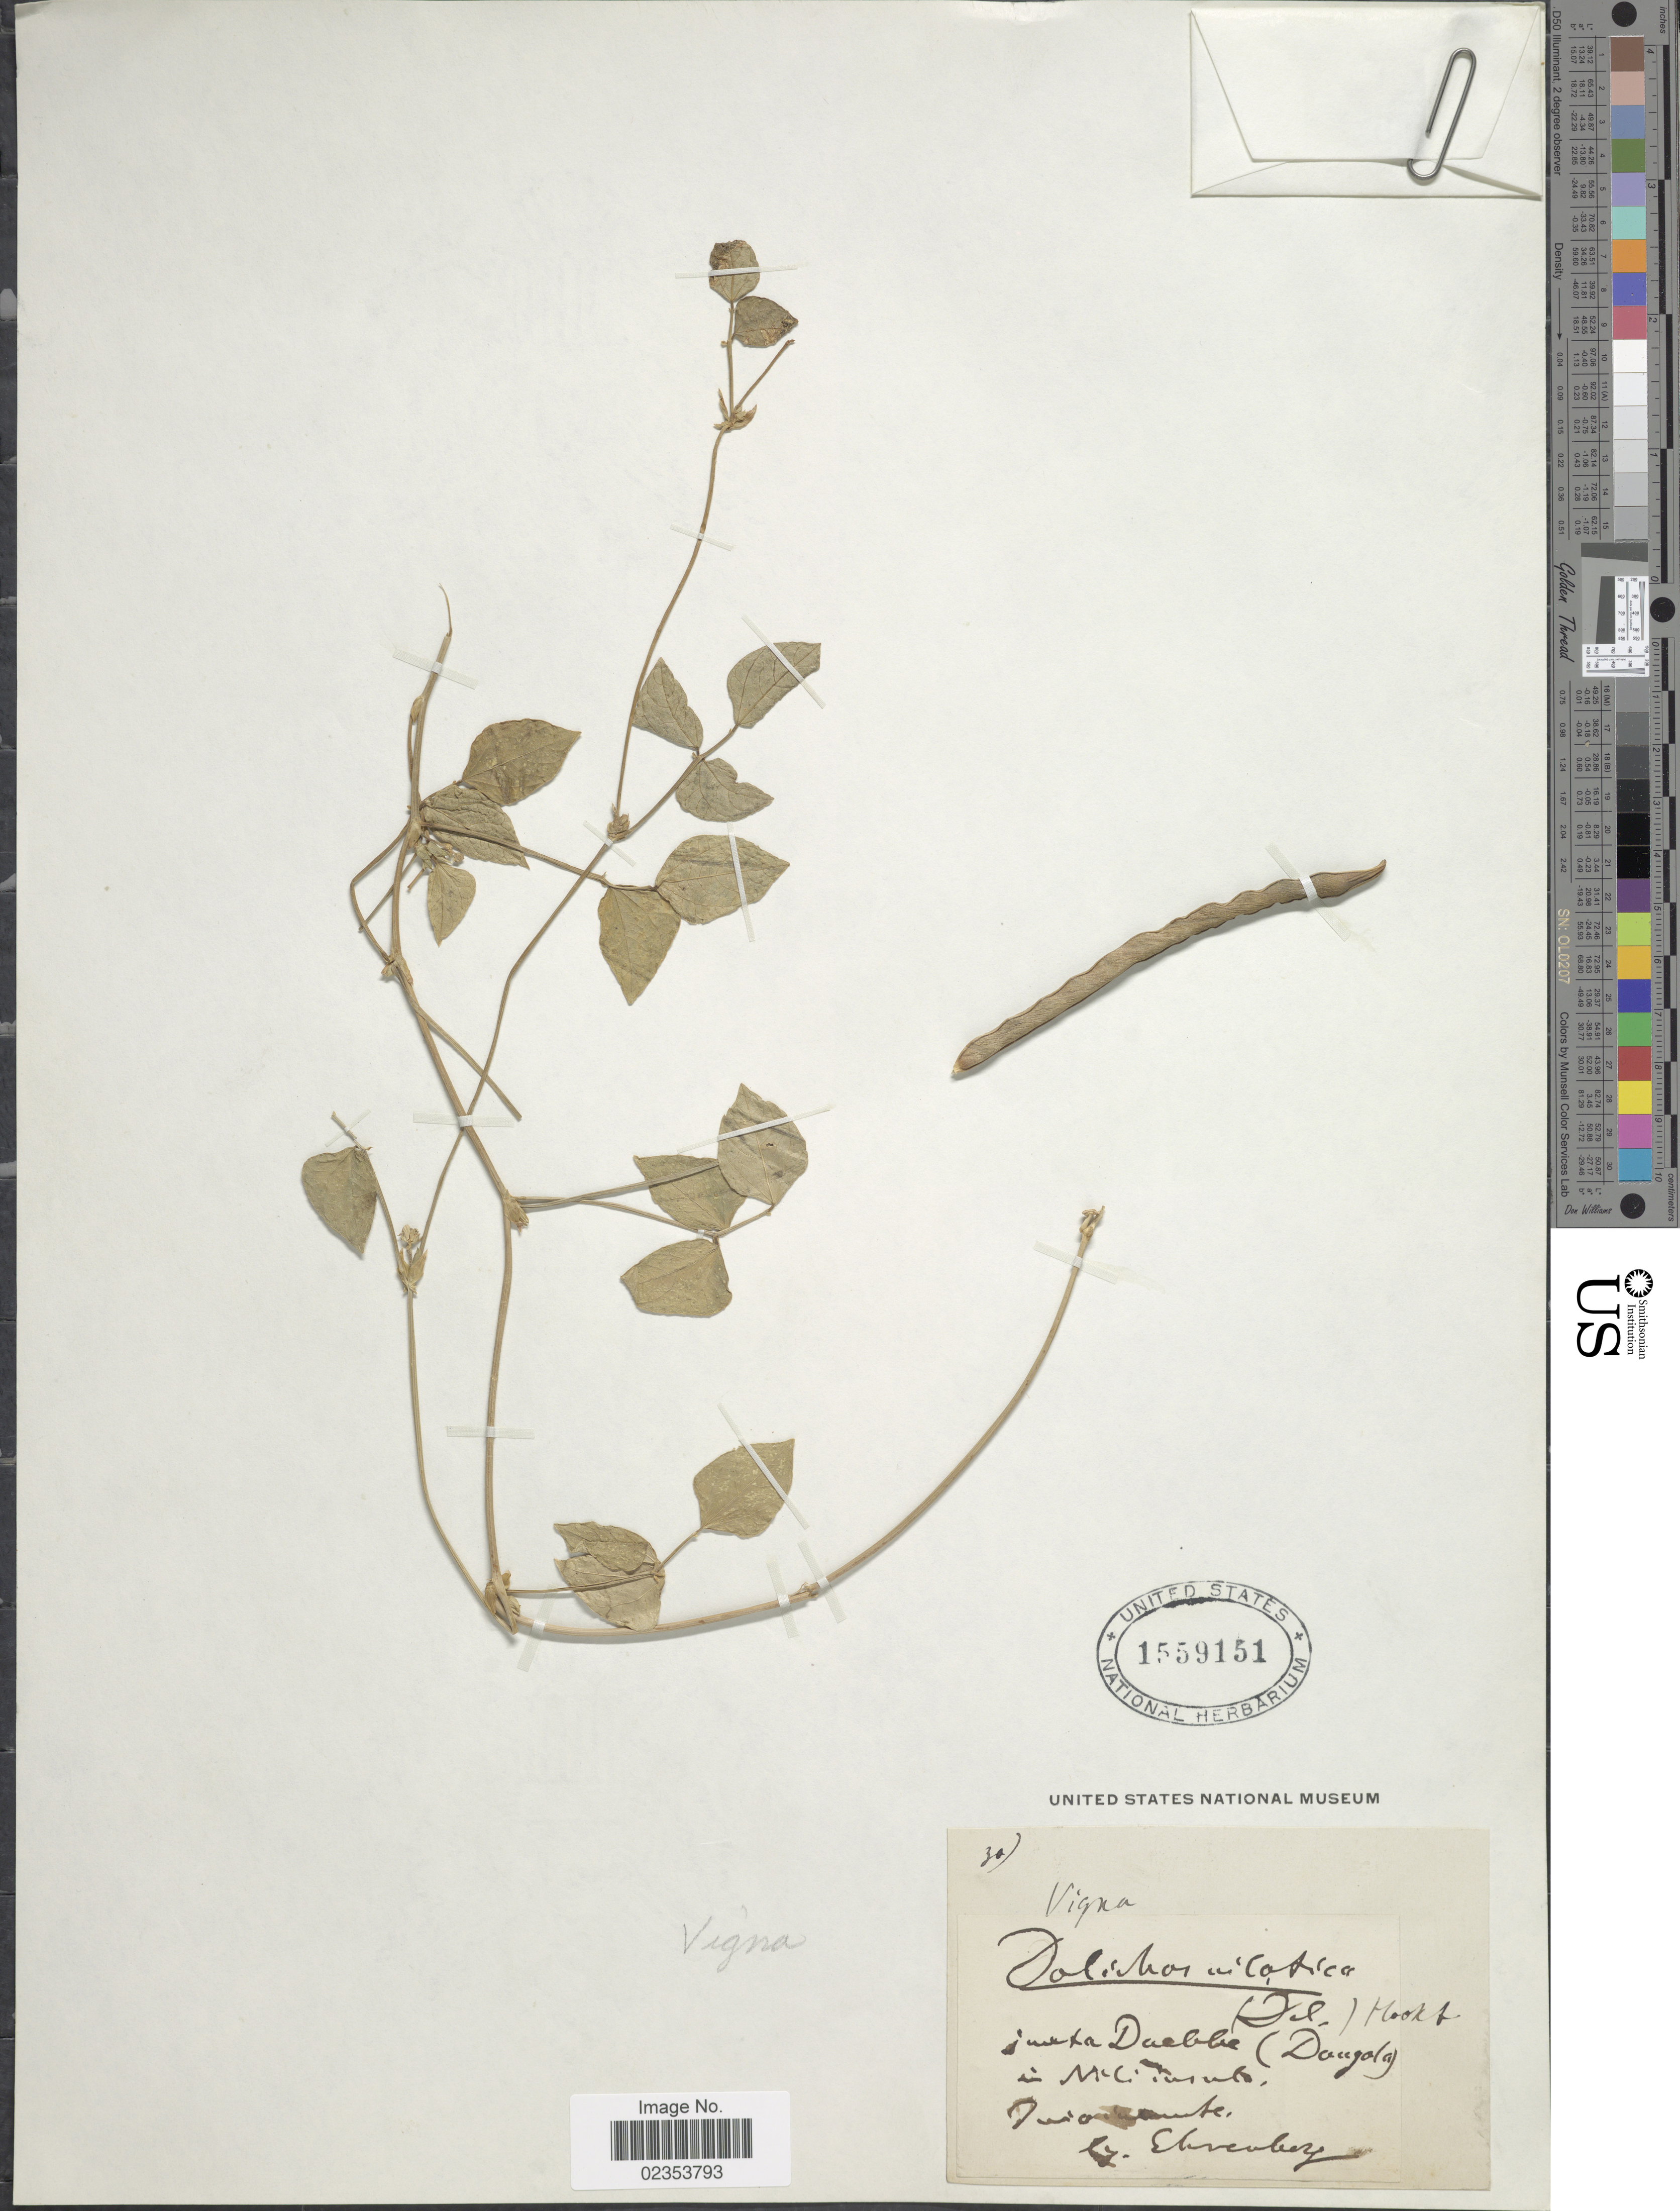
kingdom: Plantae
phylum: Tracheophyta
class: Magnoliopsida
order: Fabales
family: Fabaceae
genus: Vigna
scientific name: Vigna marina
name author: (Burm.) Merr.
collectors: -. Ehrenberg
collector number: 30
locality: Juxta Duebla (Daugola) in McCinsick [interpreted]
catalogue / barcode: US 1559151